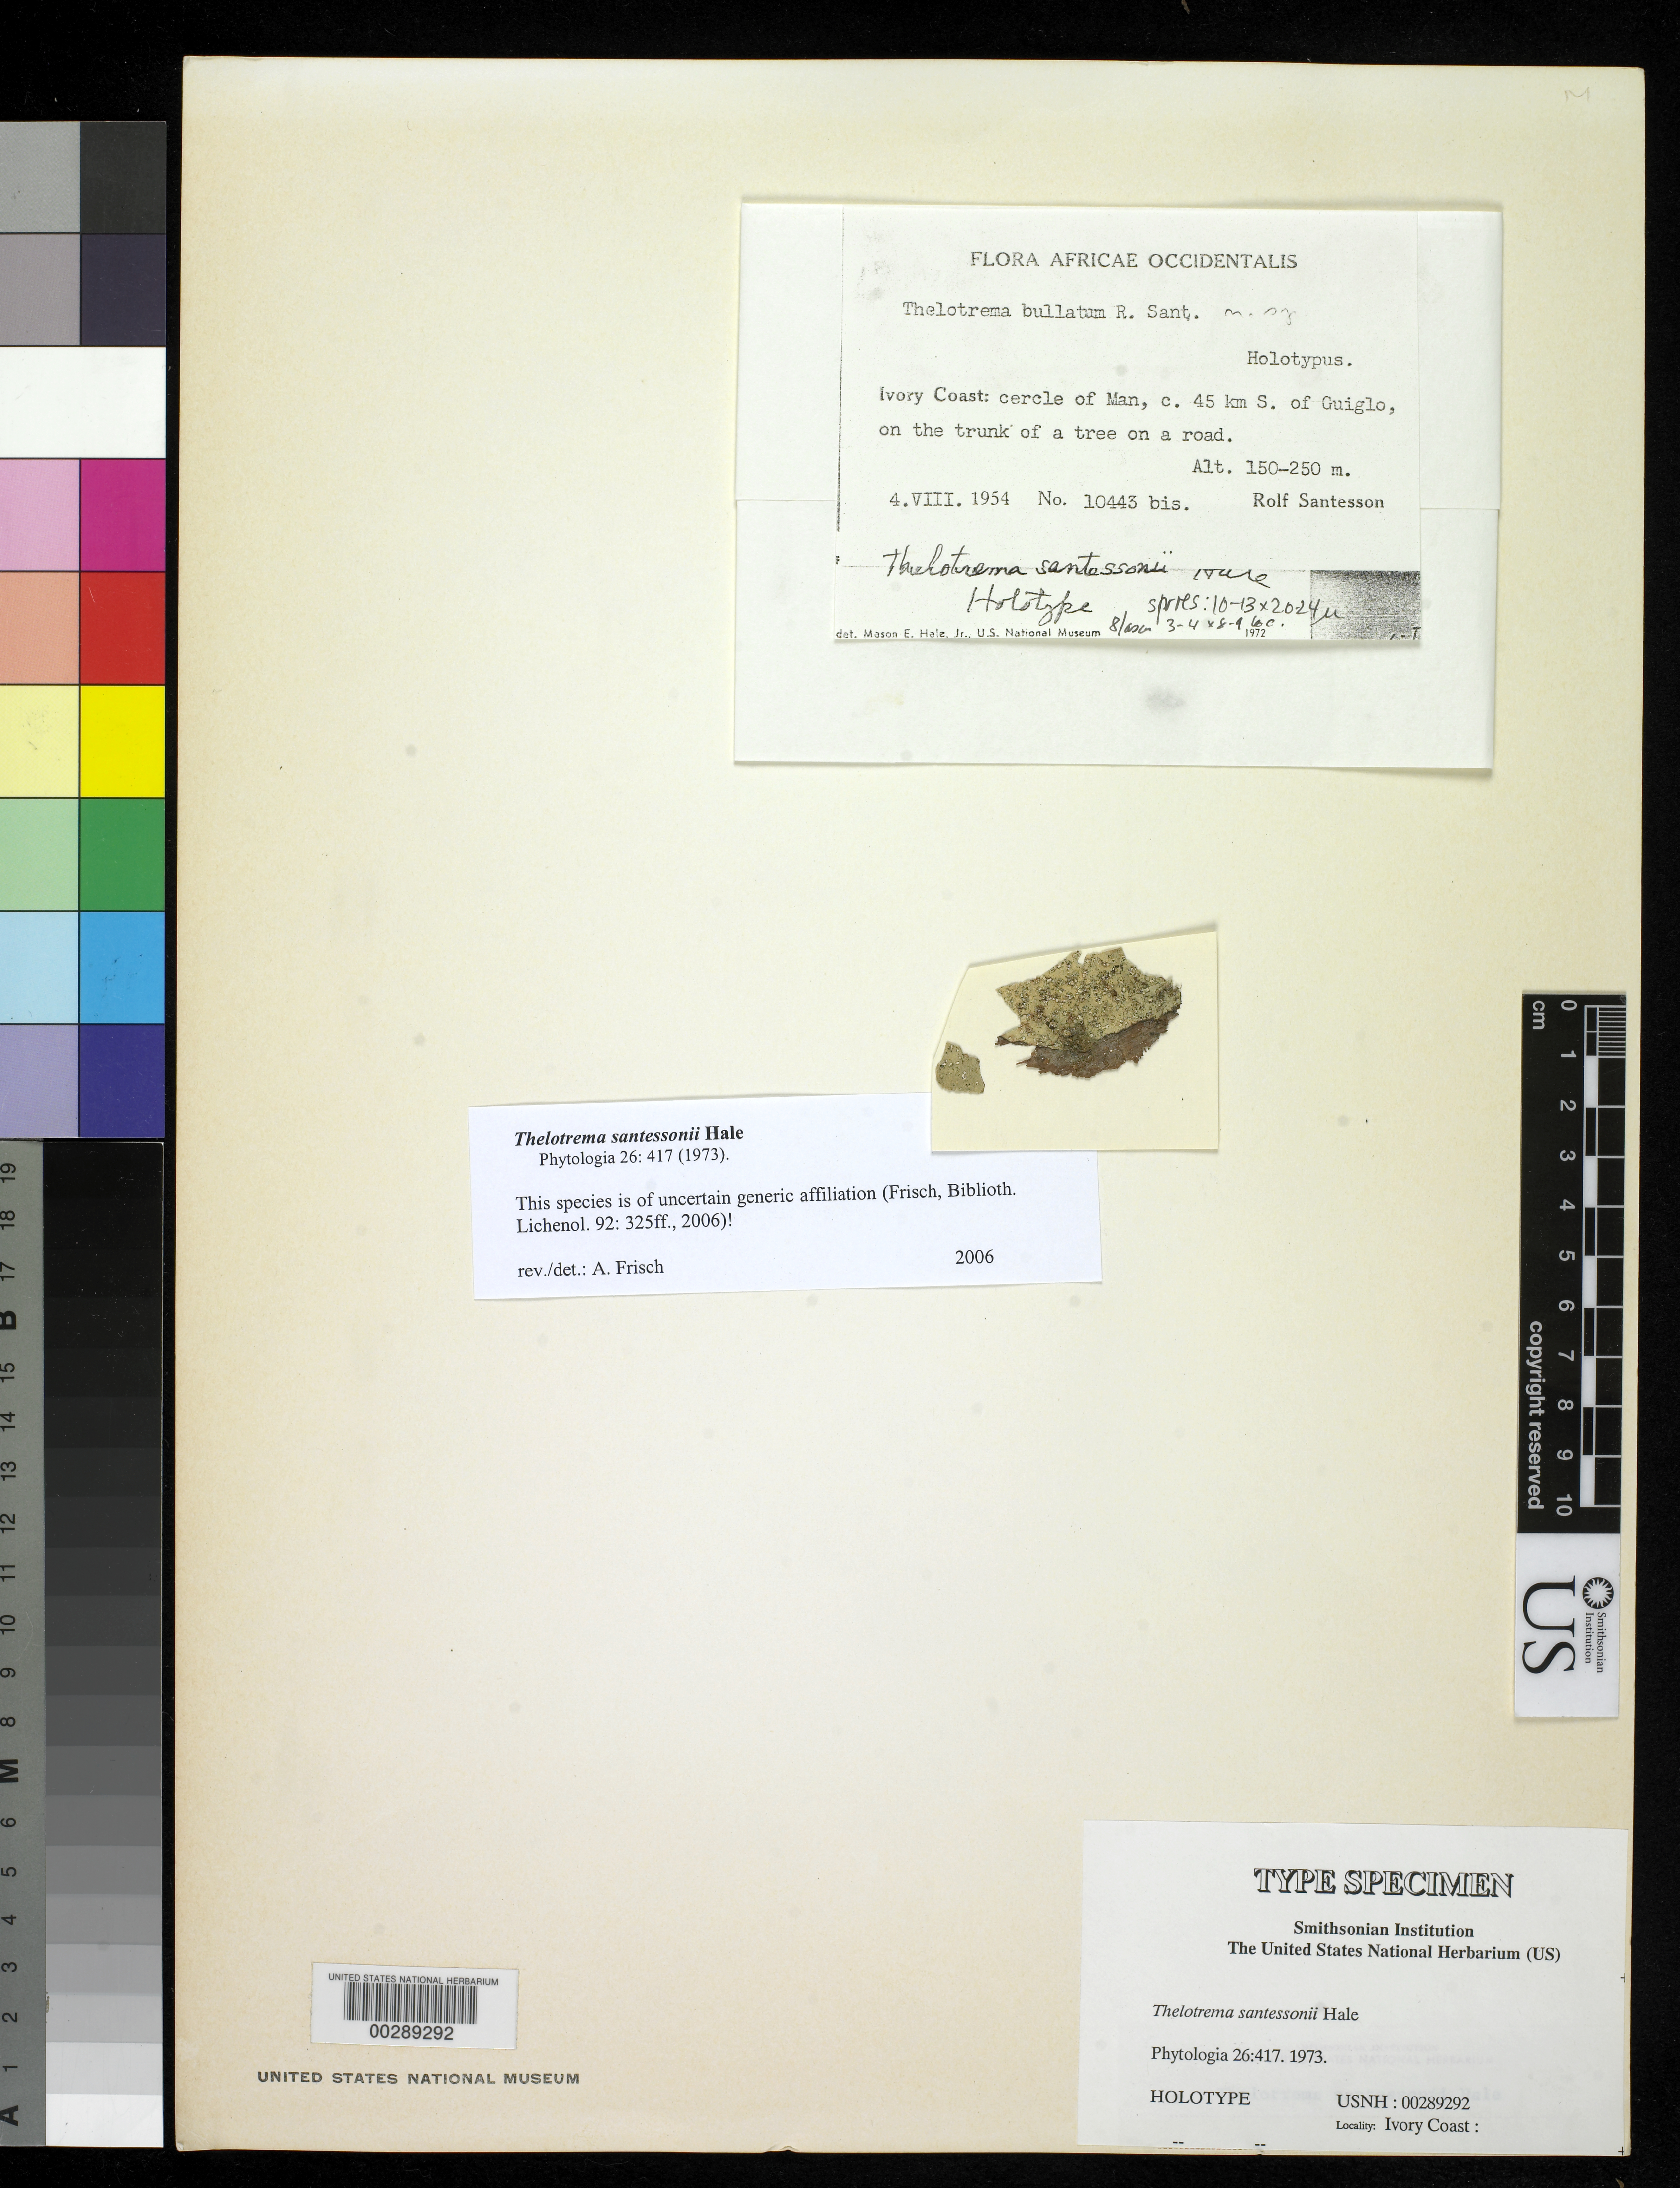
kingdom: Fungi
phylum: Ascomycota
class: Lecanoromycetes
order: Ostropales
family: Graphidaceae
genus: Thelotrema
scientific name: Thelotrema santessonii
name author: Hale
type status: Holotype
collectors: R. Santesson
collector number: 10443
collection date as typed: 04 Aug 1954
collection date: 1954-08-04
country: Ivory Coast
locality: Cercle of Man, 45 km S of Guiglo.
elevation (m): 150